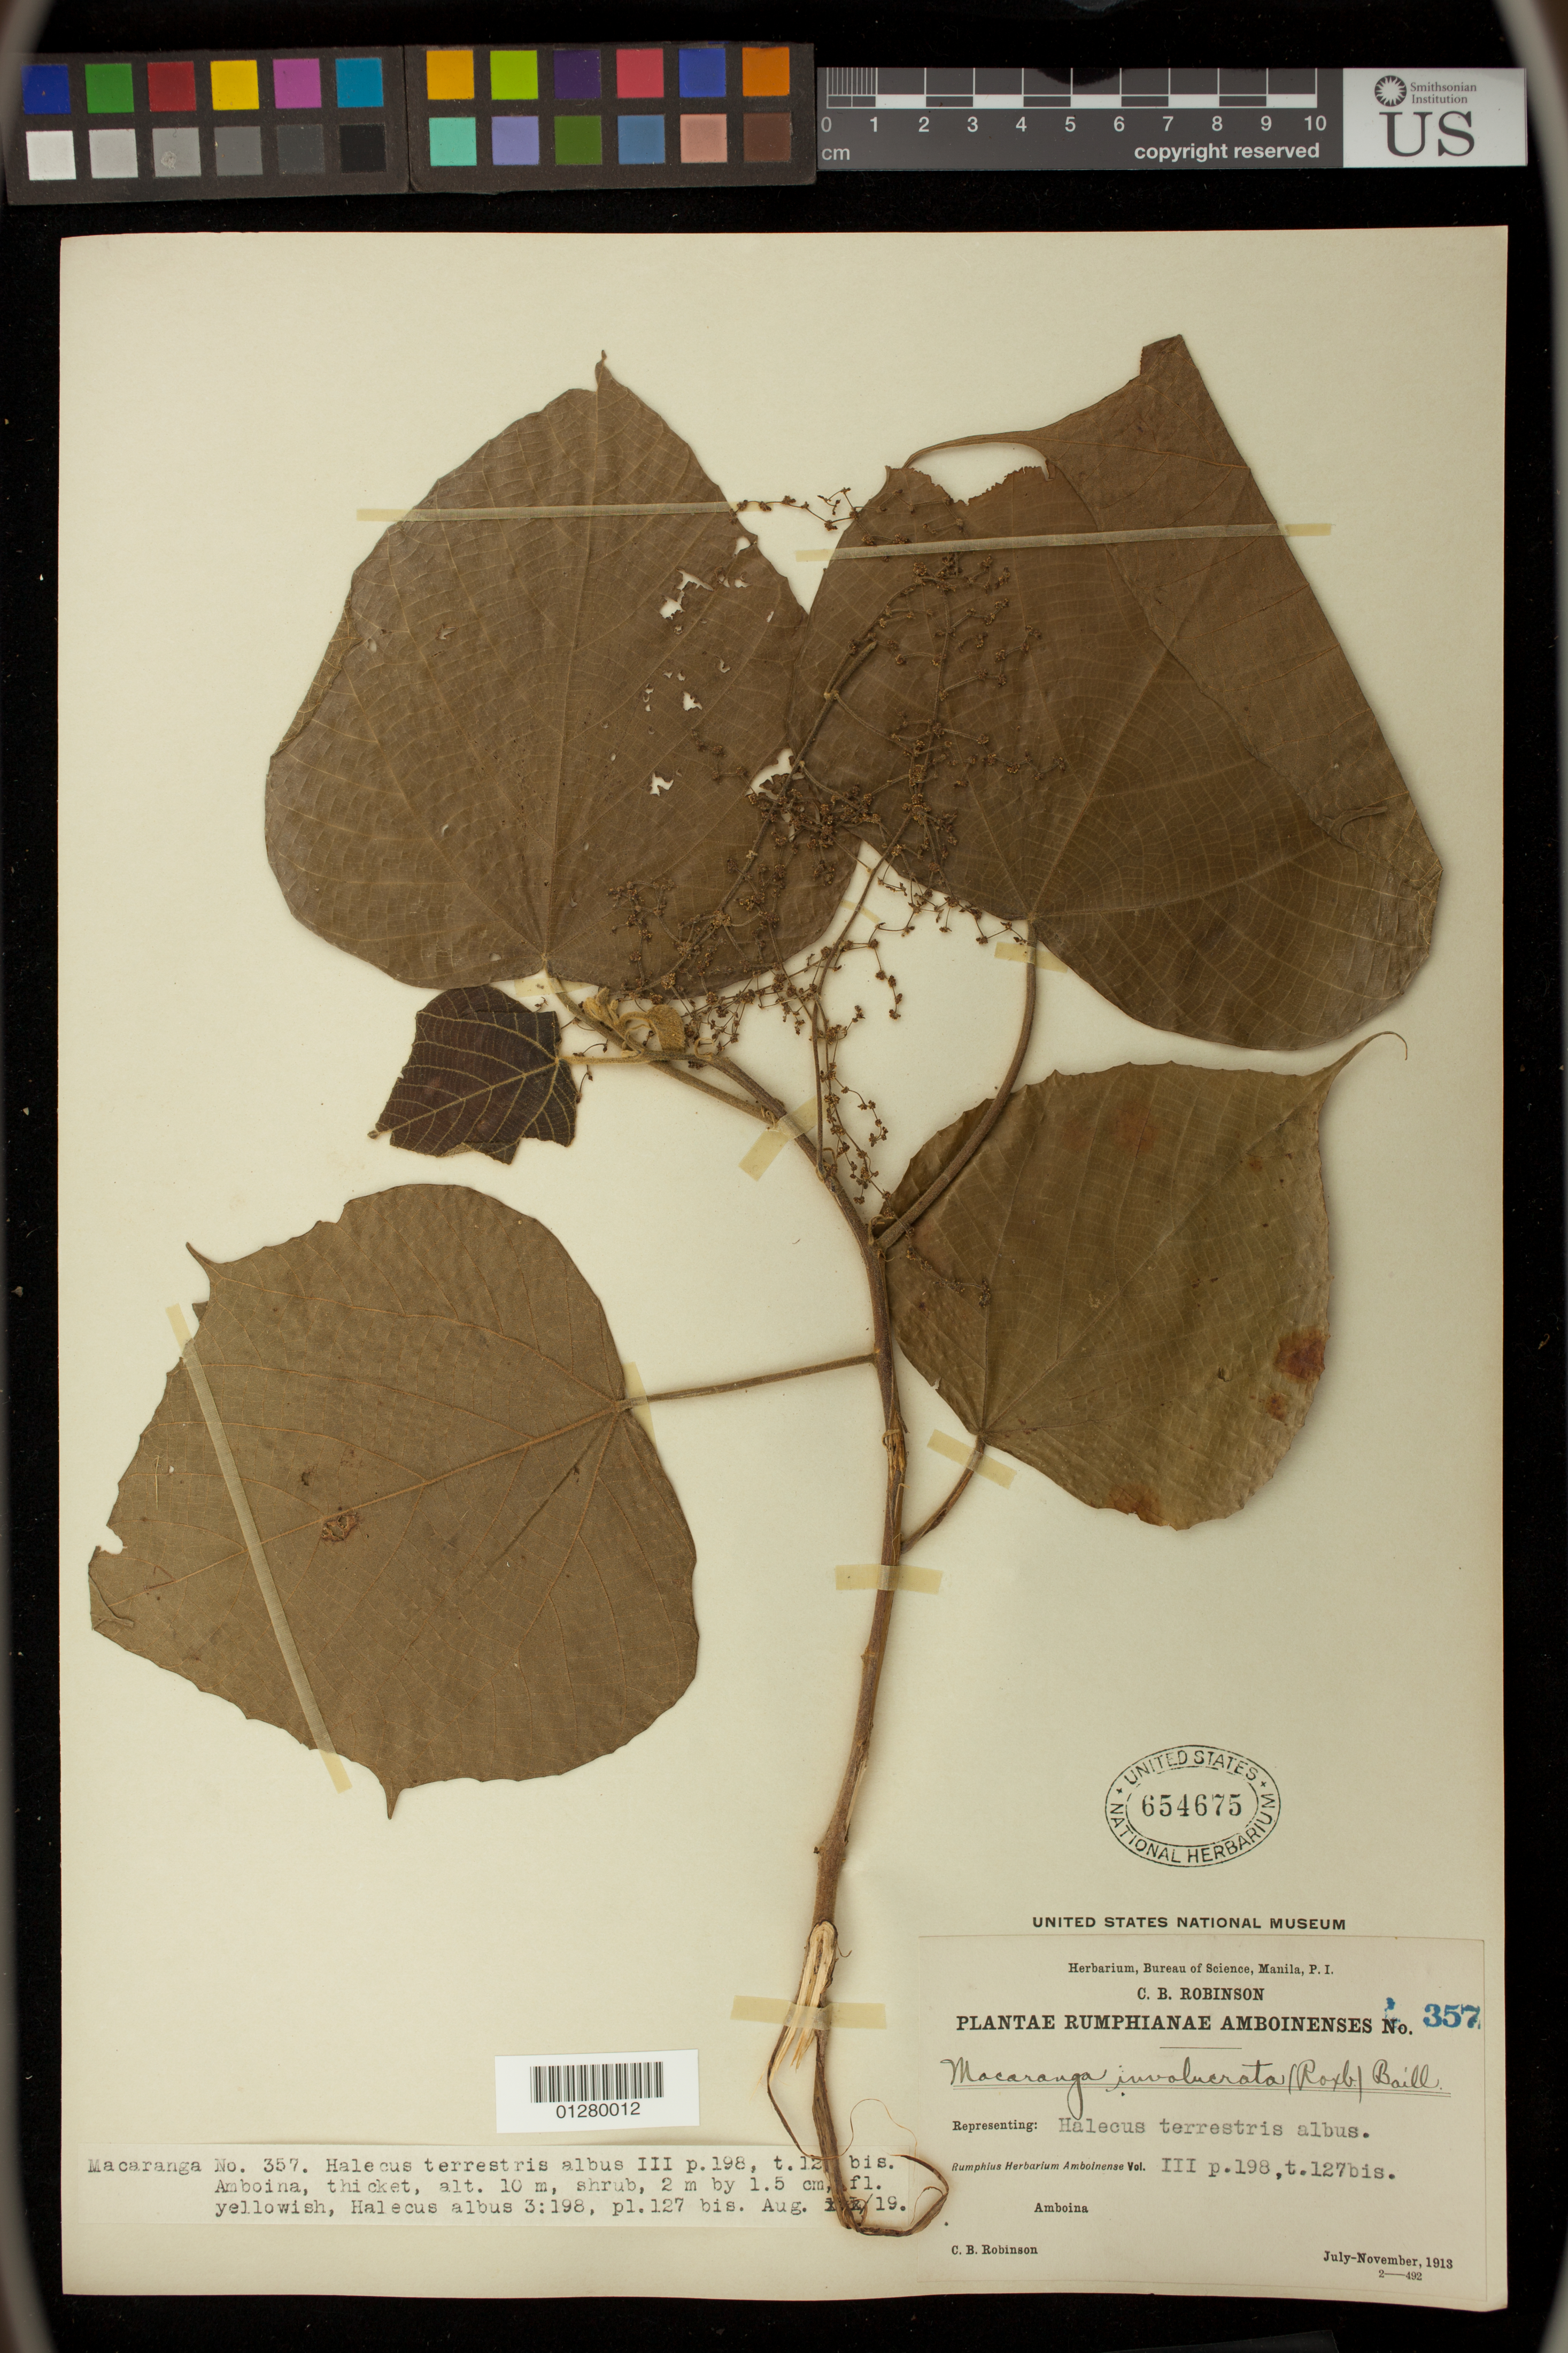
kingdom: Plantae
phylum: Tracheophyta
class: Magnoliopsida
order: Malpighiales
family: Euphorbiaceae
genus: Macaranga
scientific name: Macaranga involucrata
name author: (Roxb.) Baill.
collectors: C. Robinson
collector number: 357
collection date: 1913-08-19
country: Indonesia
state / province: Maluku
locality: Amboina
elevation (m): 10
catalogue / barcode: US 654675